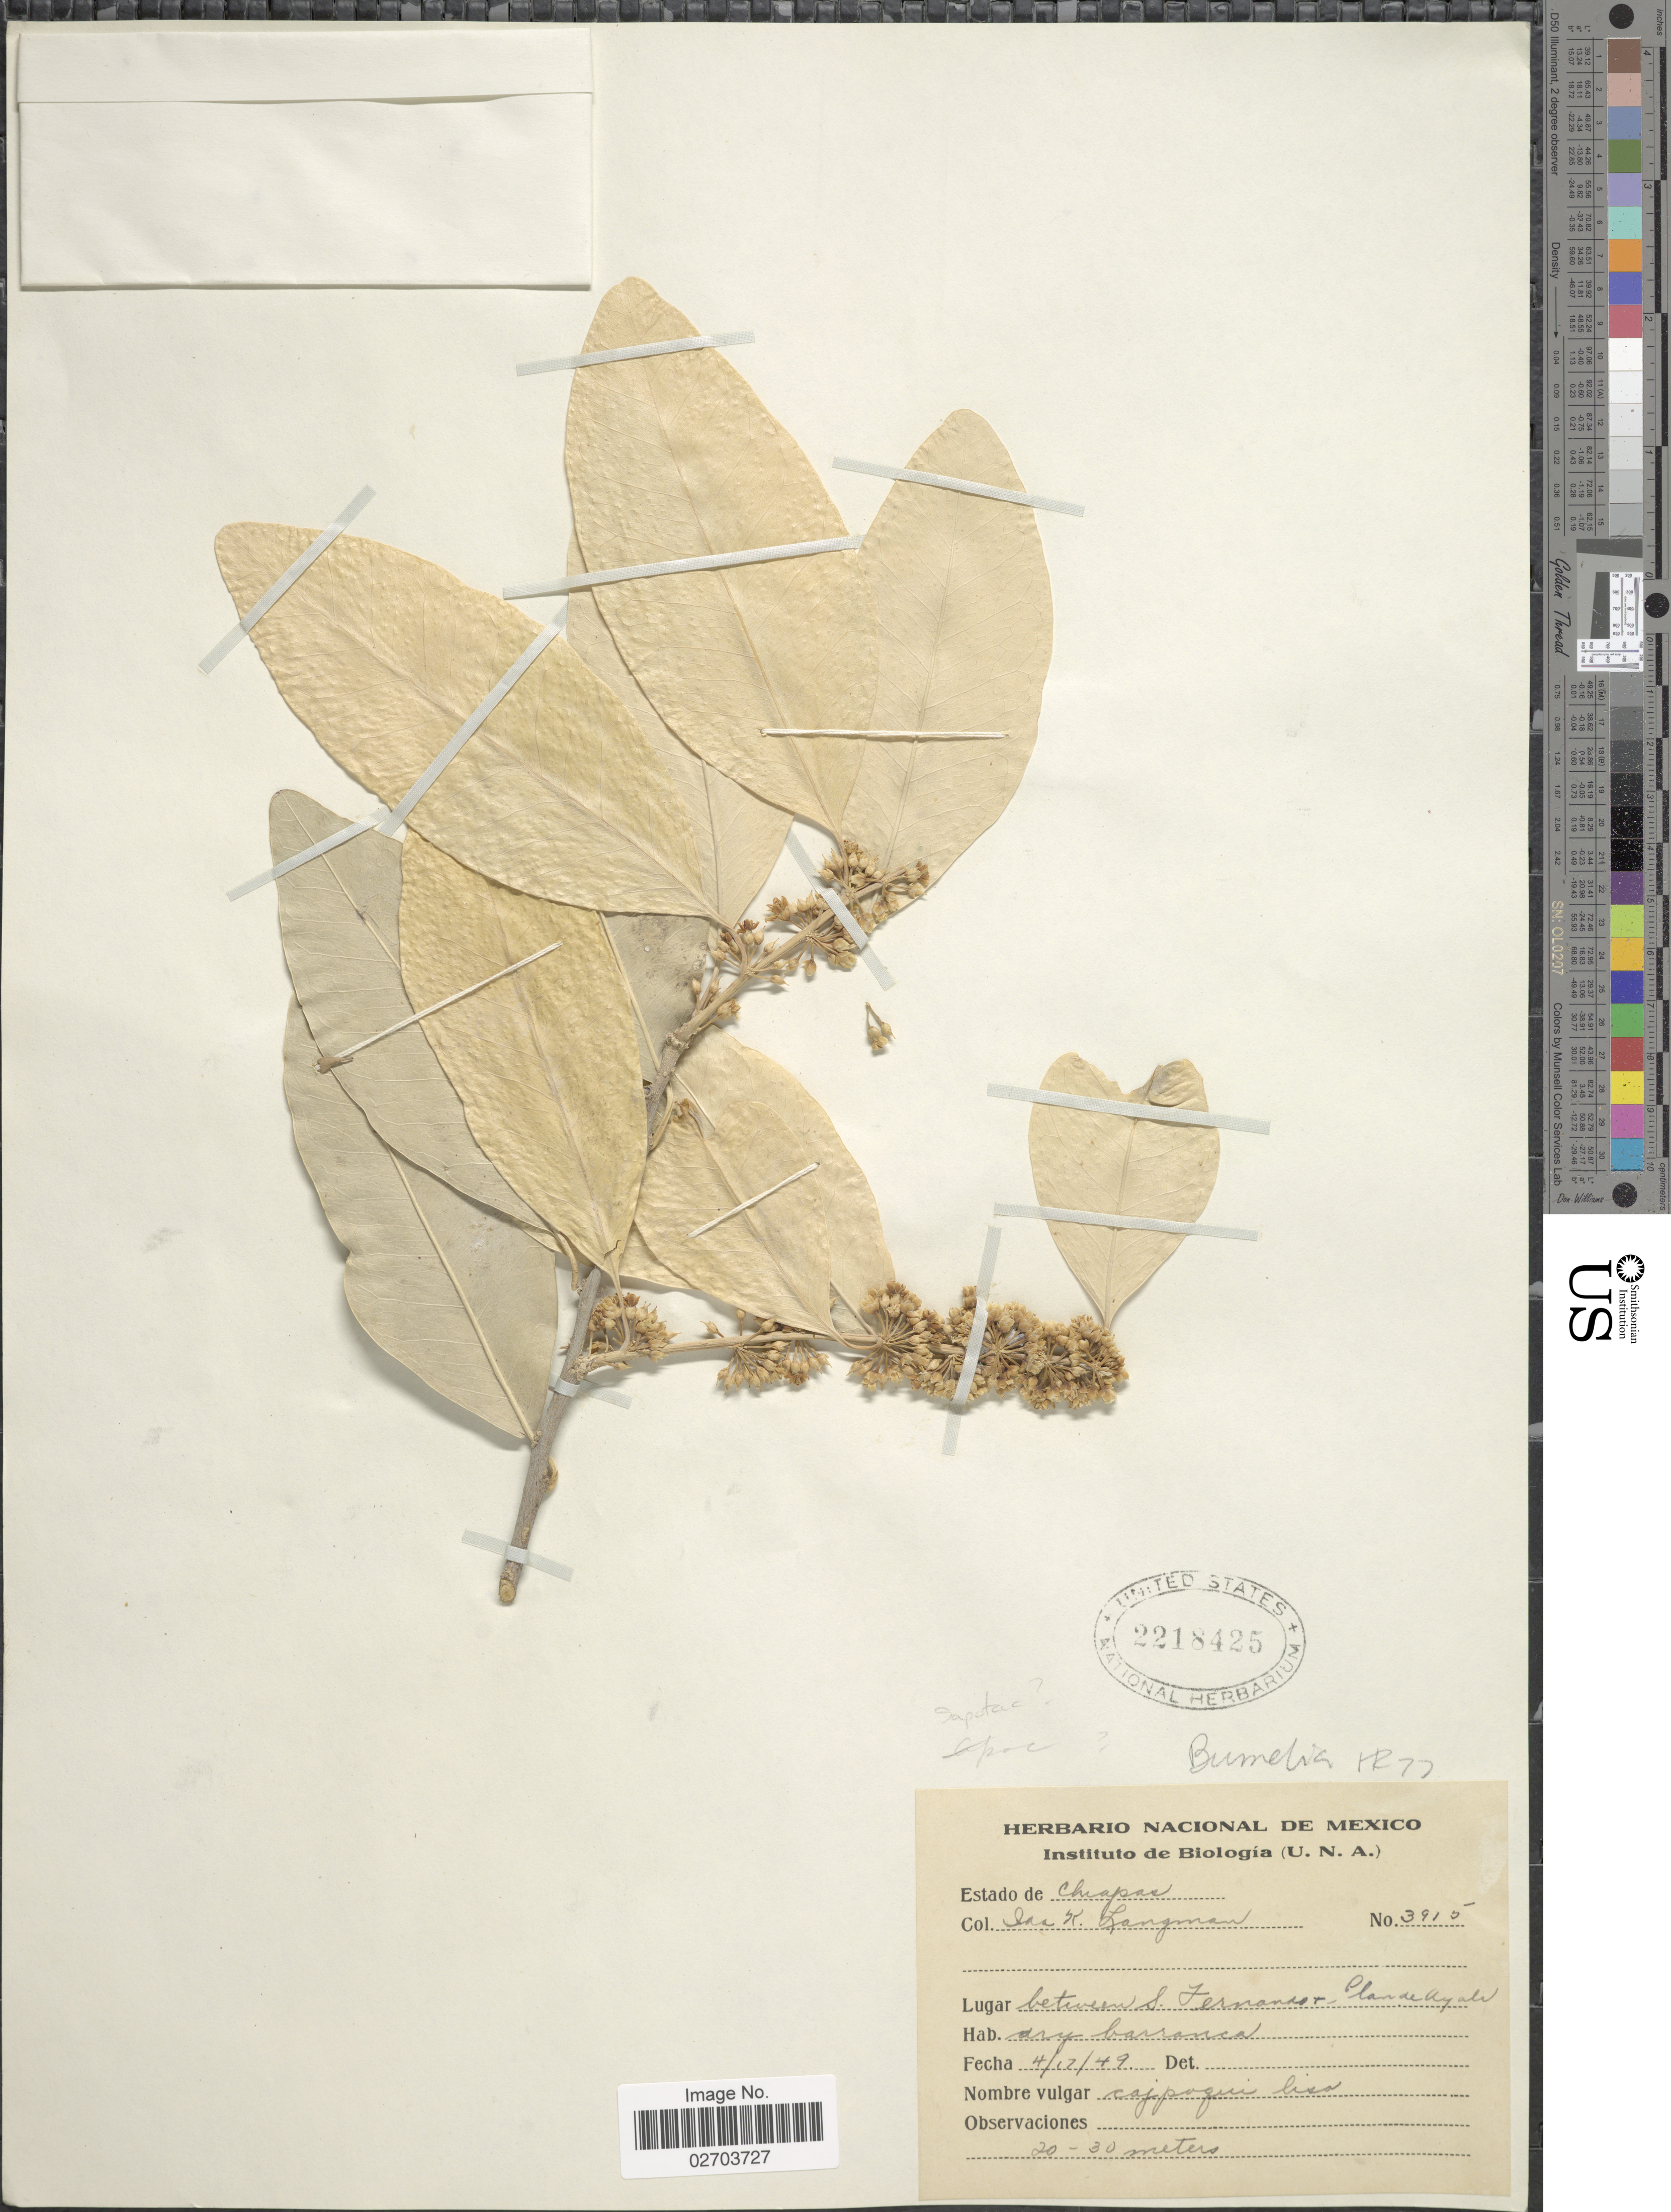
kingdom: Plantae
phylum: Tracheophyta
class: Magnoliopsida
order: Ericales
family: Sapotaceae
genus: Sideroxylon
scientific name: Sideroxylon sp.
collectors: I. K. Langman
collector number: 3915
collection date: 1949-12-04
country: Mexico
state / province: Chiapas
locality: Between S. Fernando + Plan de Ayala, dry barranca.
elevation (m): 20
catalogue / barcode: US 2218425